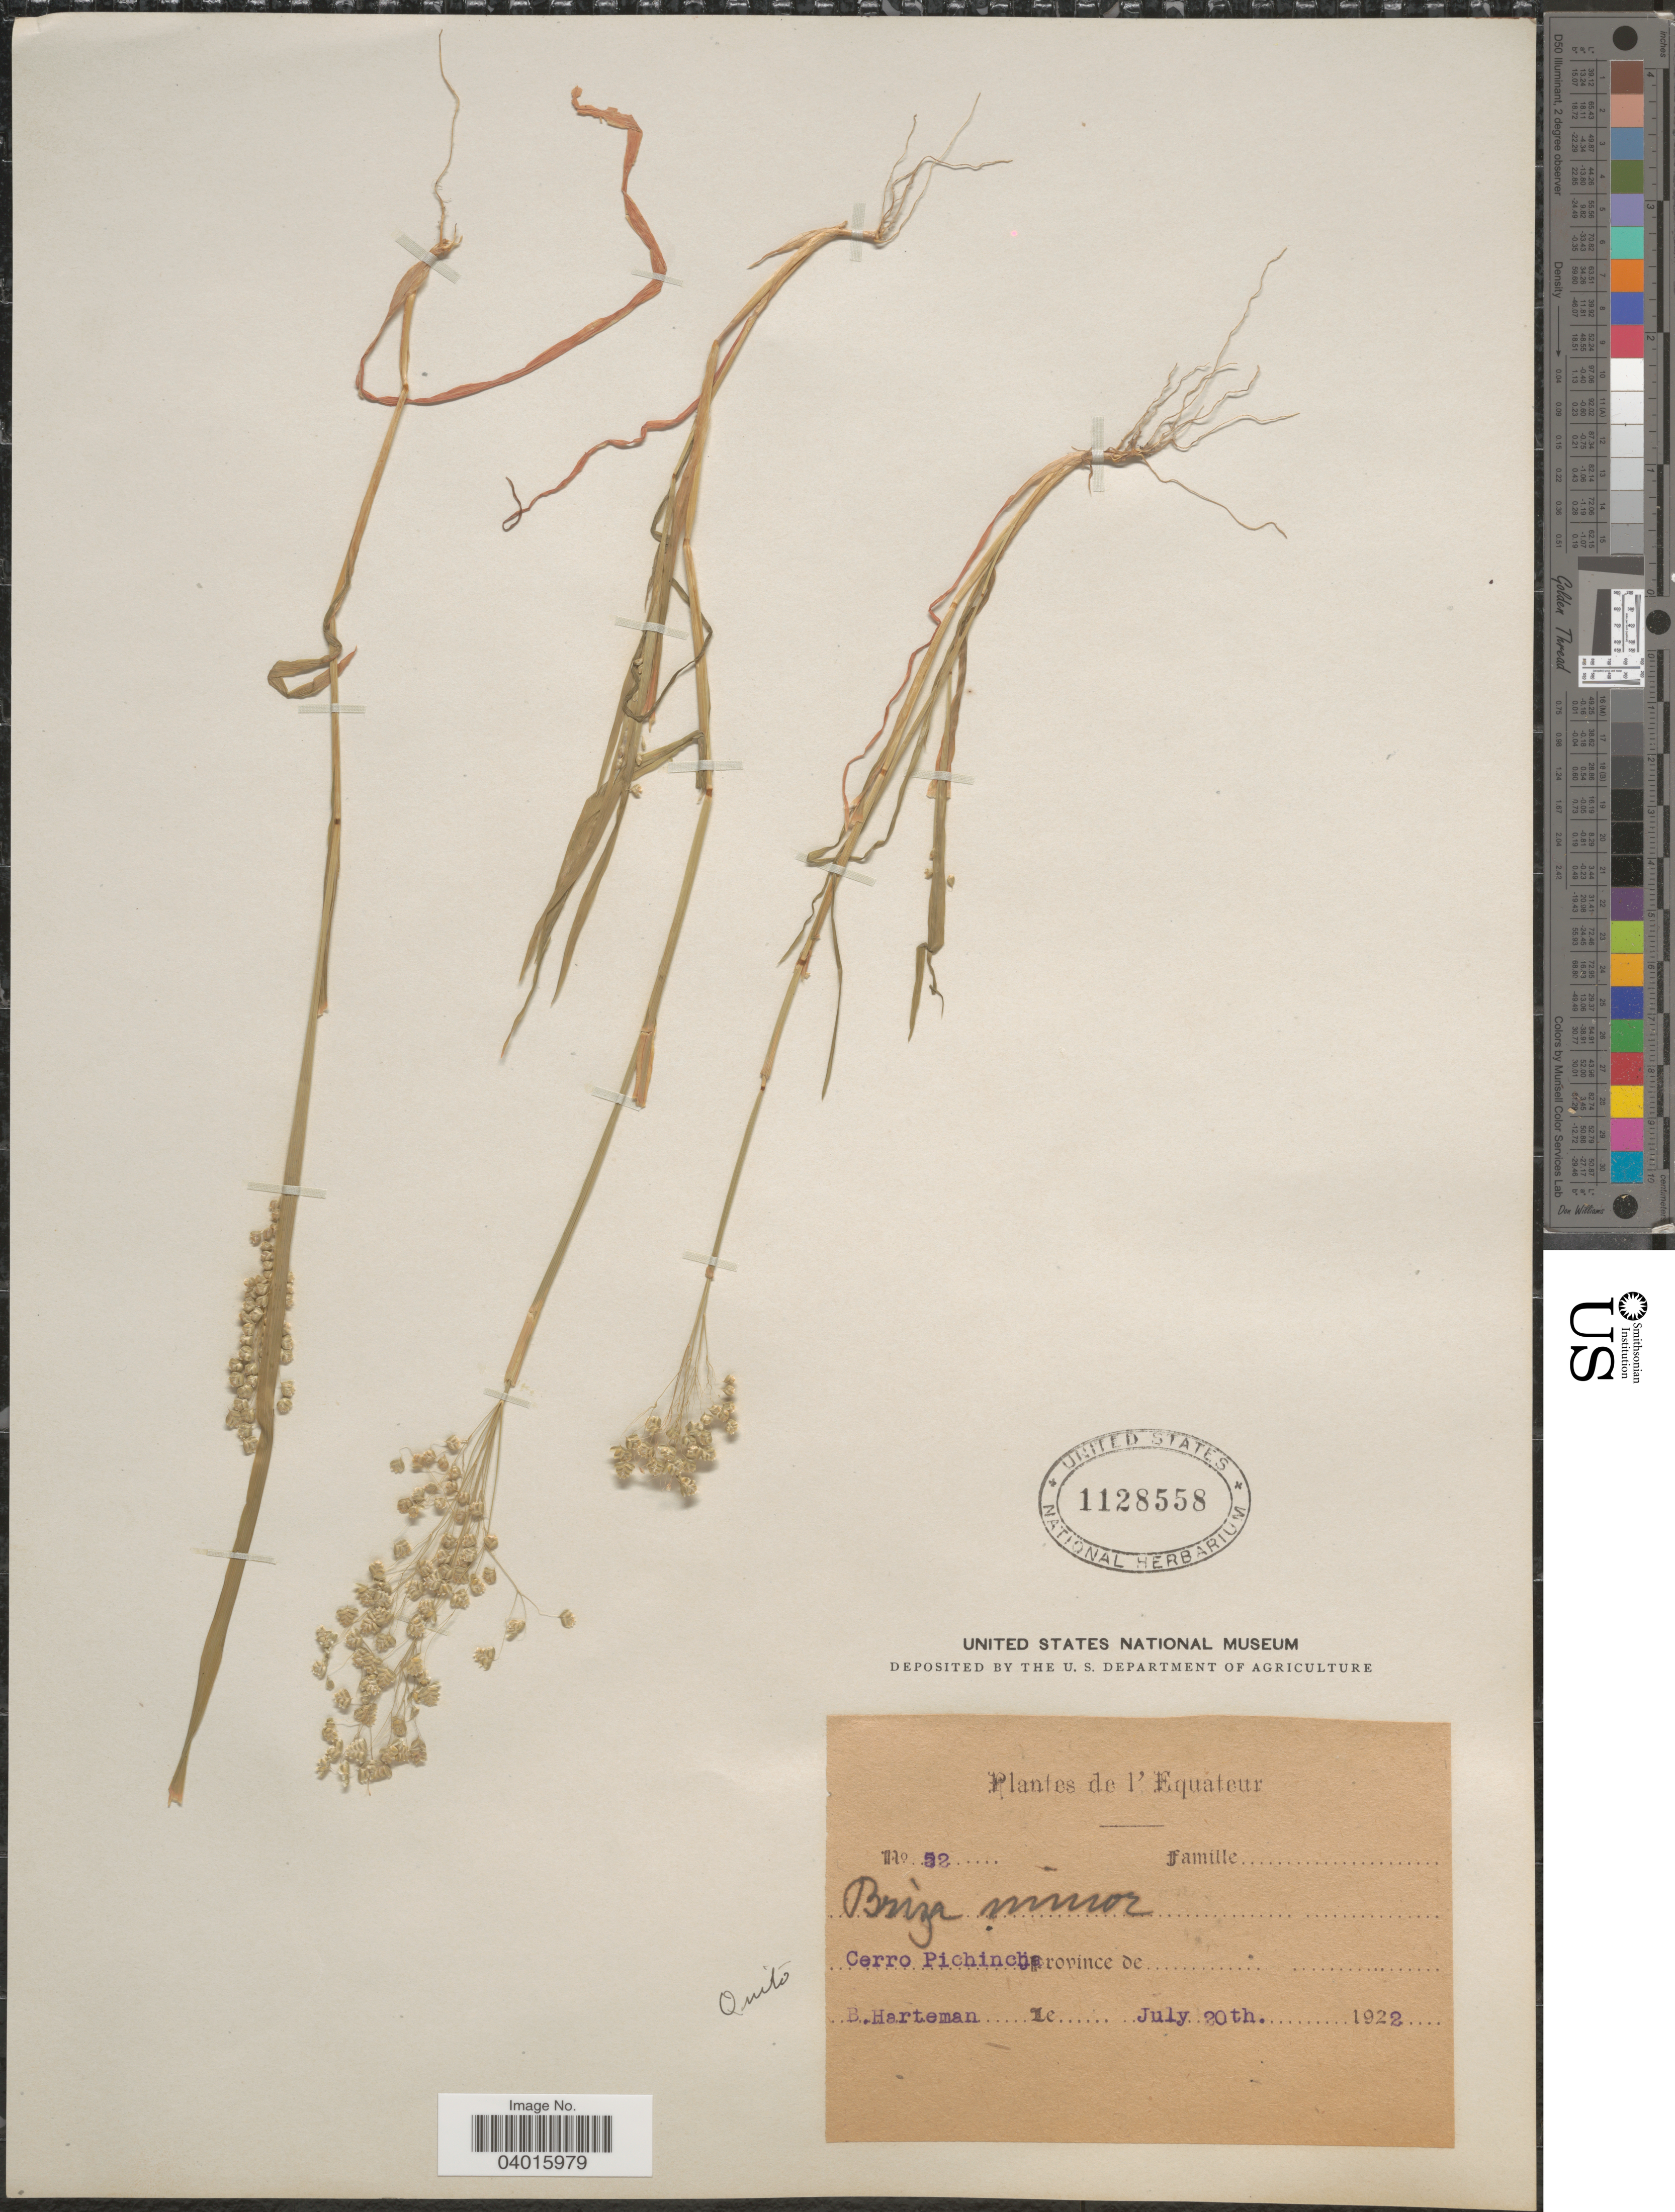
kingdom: Plantae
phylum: Tracheophyta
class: Liliopsida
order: Poales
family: Poaceae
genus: Briza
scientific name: Briza minor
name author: L.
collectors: B. Harteman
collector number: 52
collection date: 1922-07-20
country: Ecuador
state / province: Pichincha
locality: Quito. Cerro Pichincha.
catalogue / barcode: US 1128558